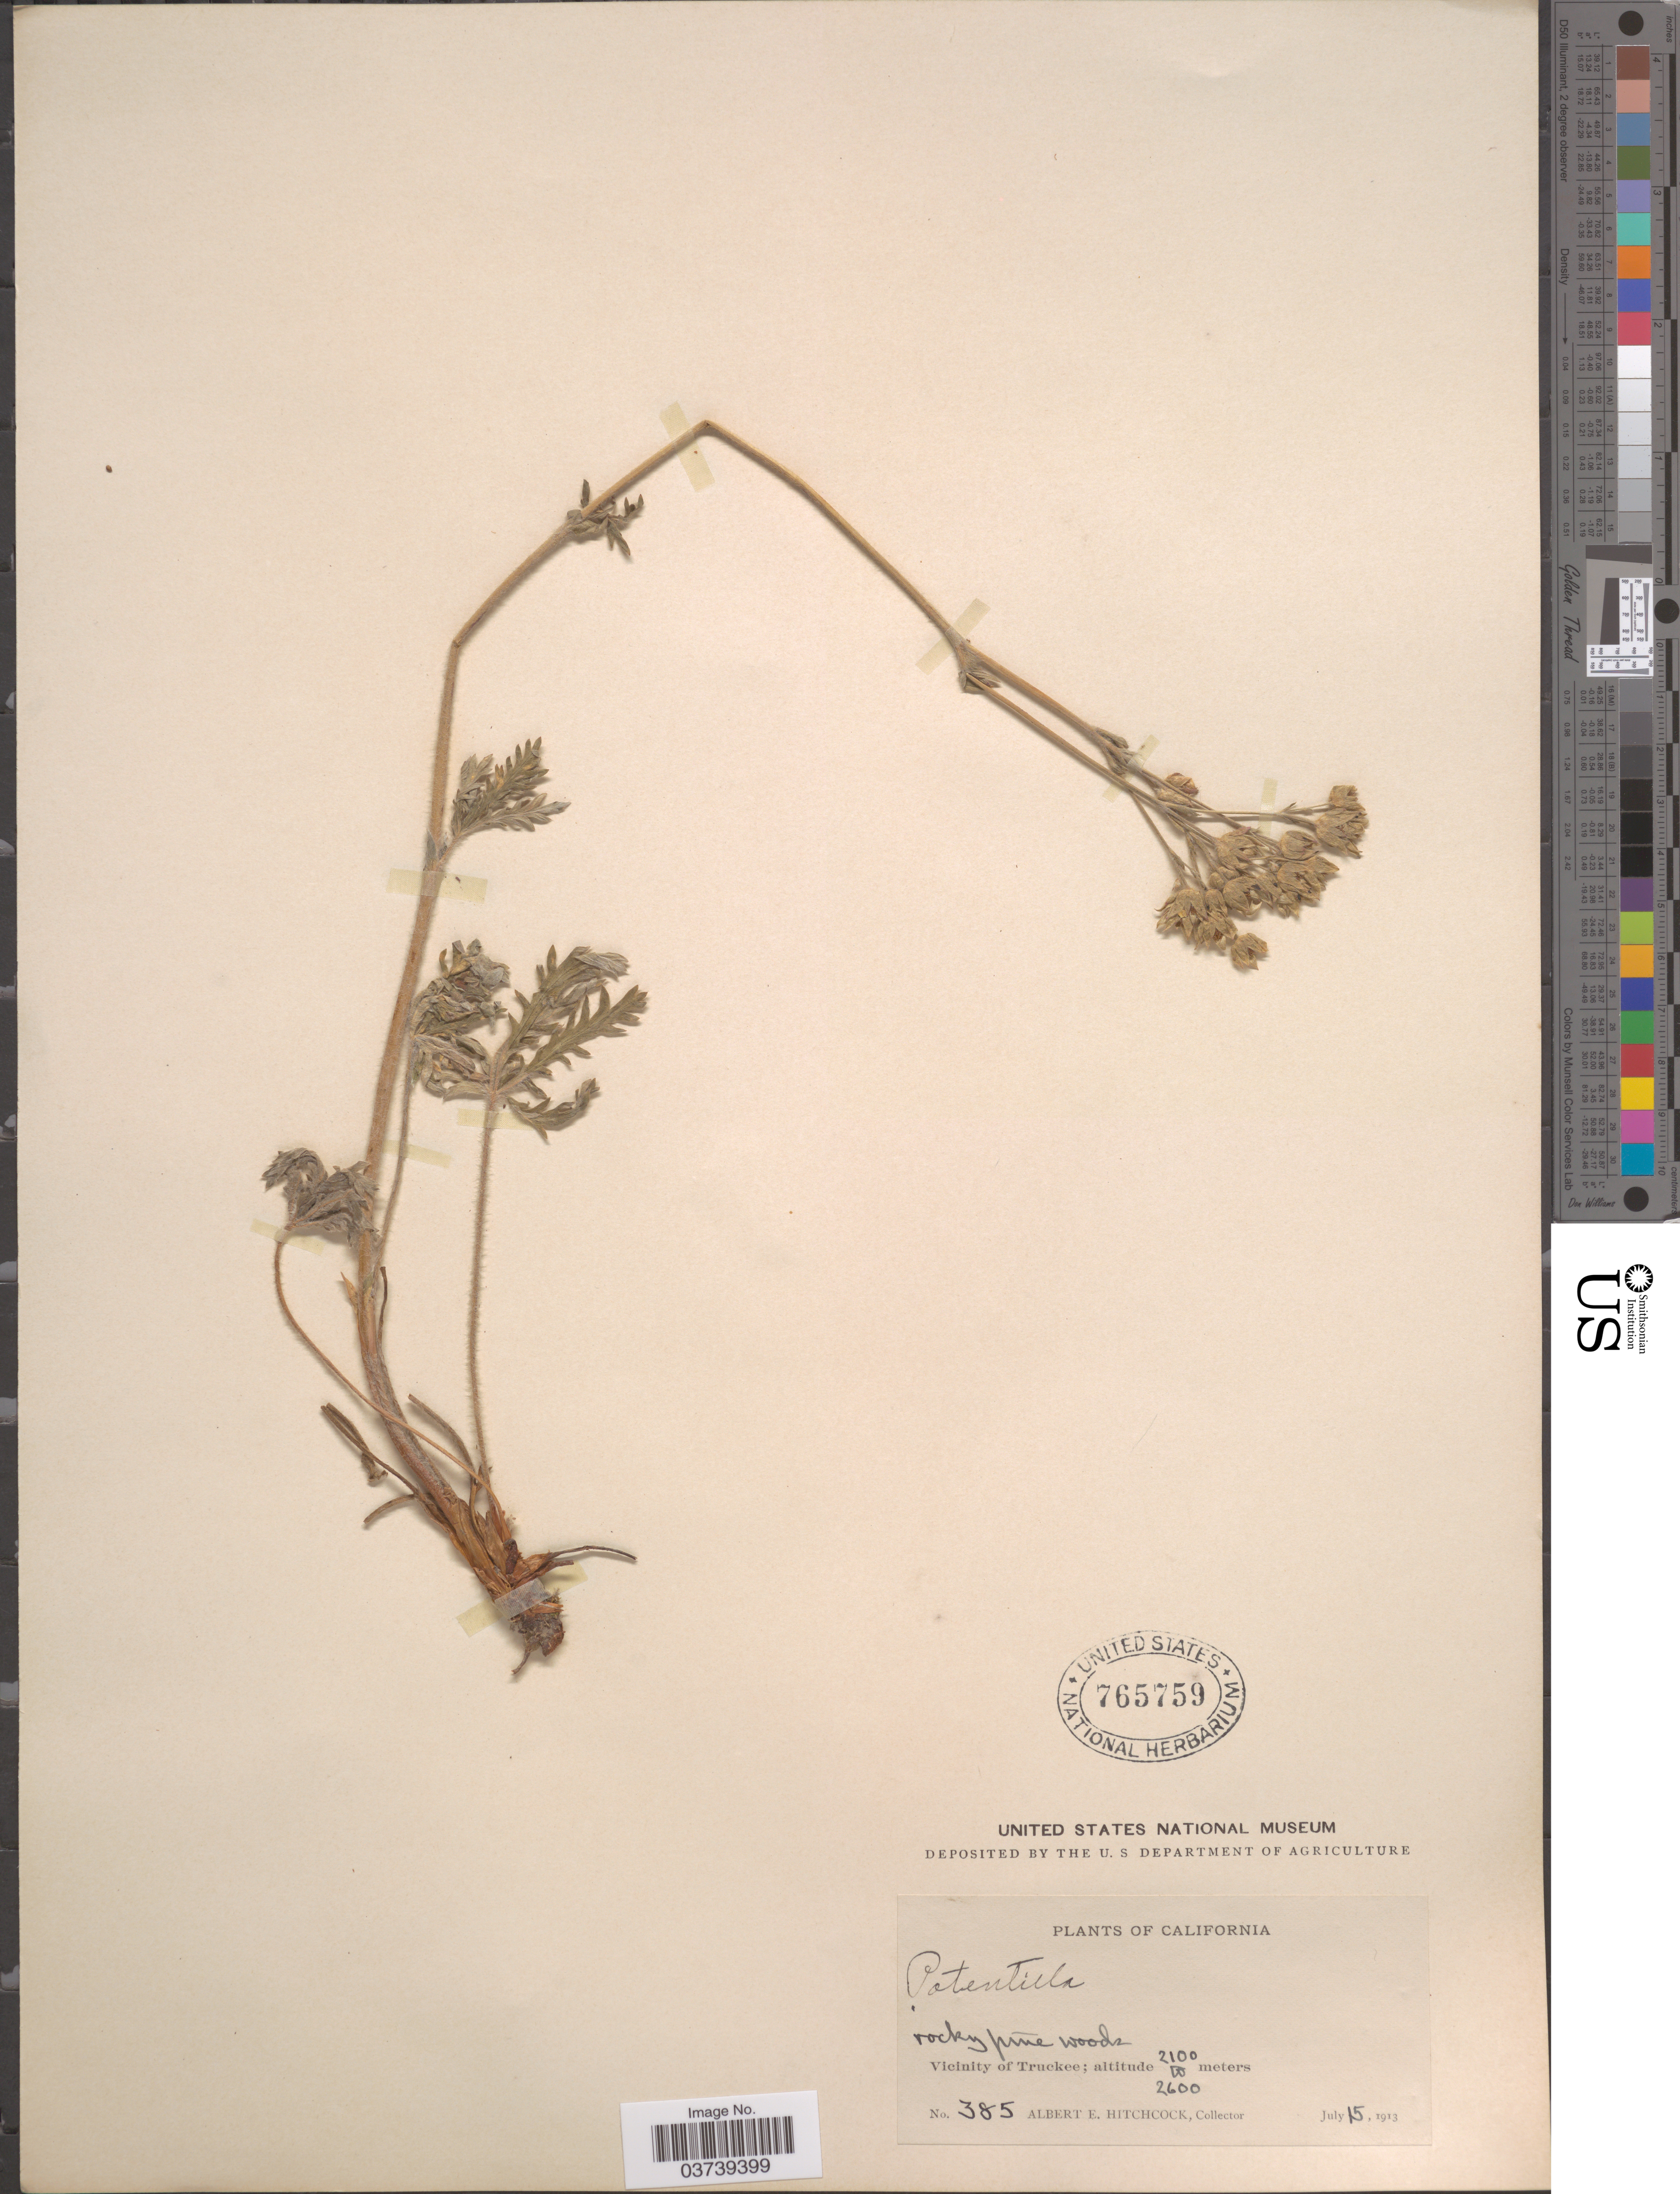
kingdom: Plantae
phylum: Tracheophyta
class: Magnoliopsida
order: Rosales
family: Rosaceae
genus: Potentilla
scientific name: Potentilla sp.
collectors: A. Hitchcock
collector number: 385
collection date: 1913-07-15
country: United States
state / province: California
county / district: Nevada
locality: Vicinity of Truckee.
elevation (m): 2100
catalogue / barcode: US 765759